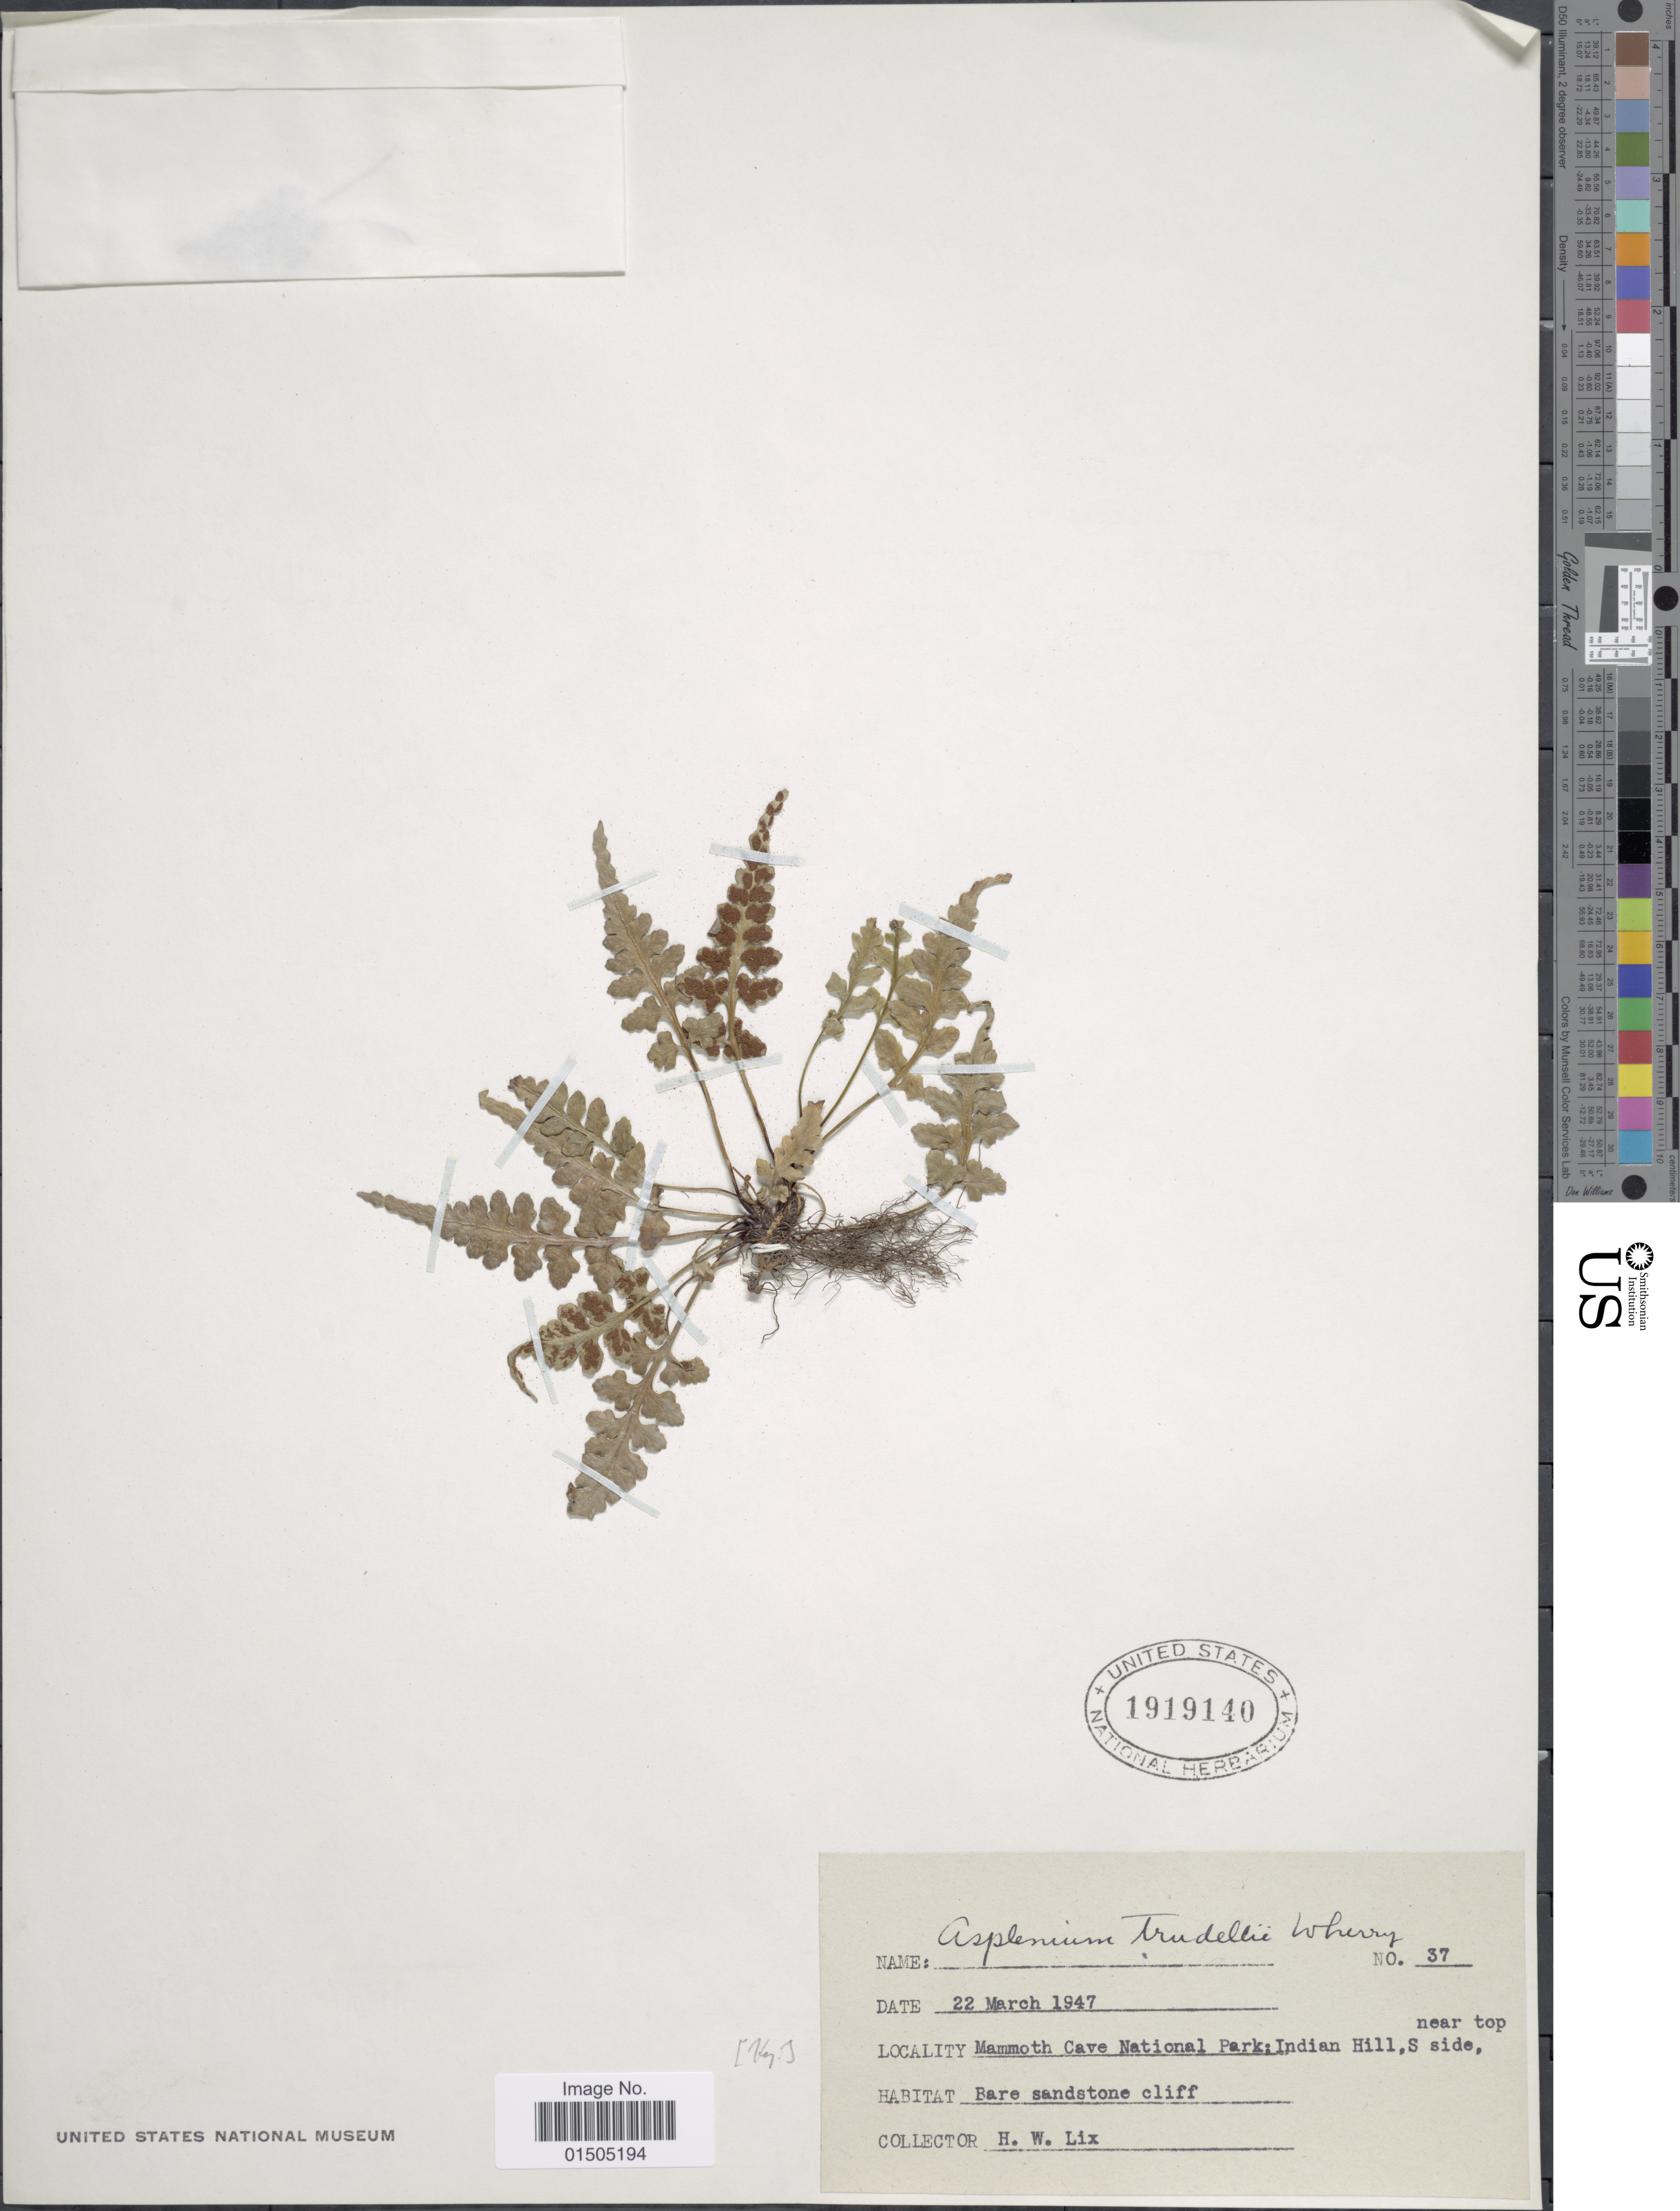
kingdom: Plantae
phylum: Tracheophyta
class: Polypodiopsida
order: Polypodiales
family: Aspleniaceae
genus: Asplenium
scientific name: Asplenium x trudellii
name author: Wherry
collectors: H. W. Lix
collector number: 37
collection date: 1947-03-22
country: United States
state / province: Kentucky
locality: Mammoth Cave National Park; Indian Hill, S side, near top.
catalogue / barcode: US 1919140